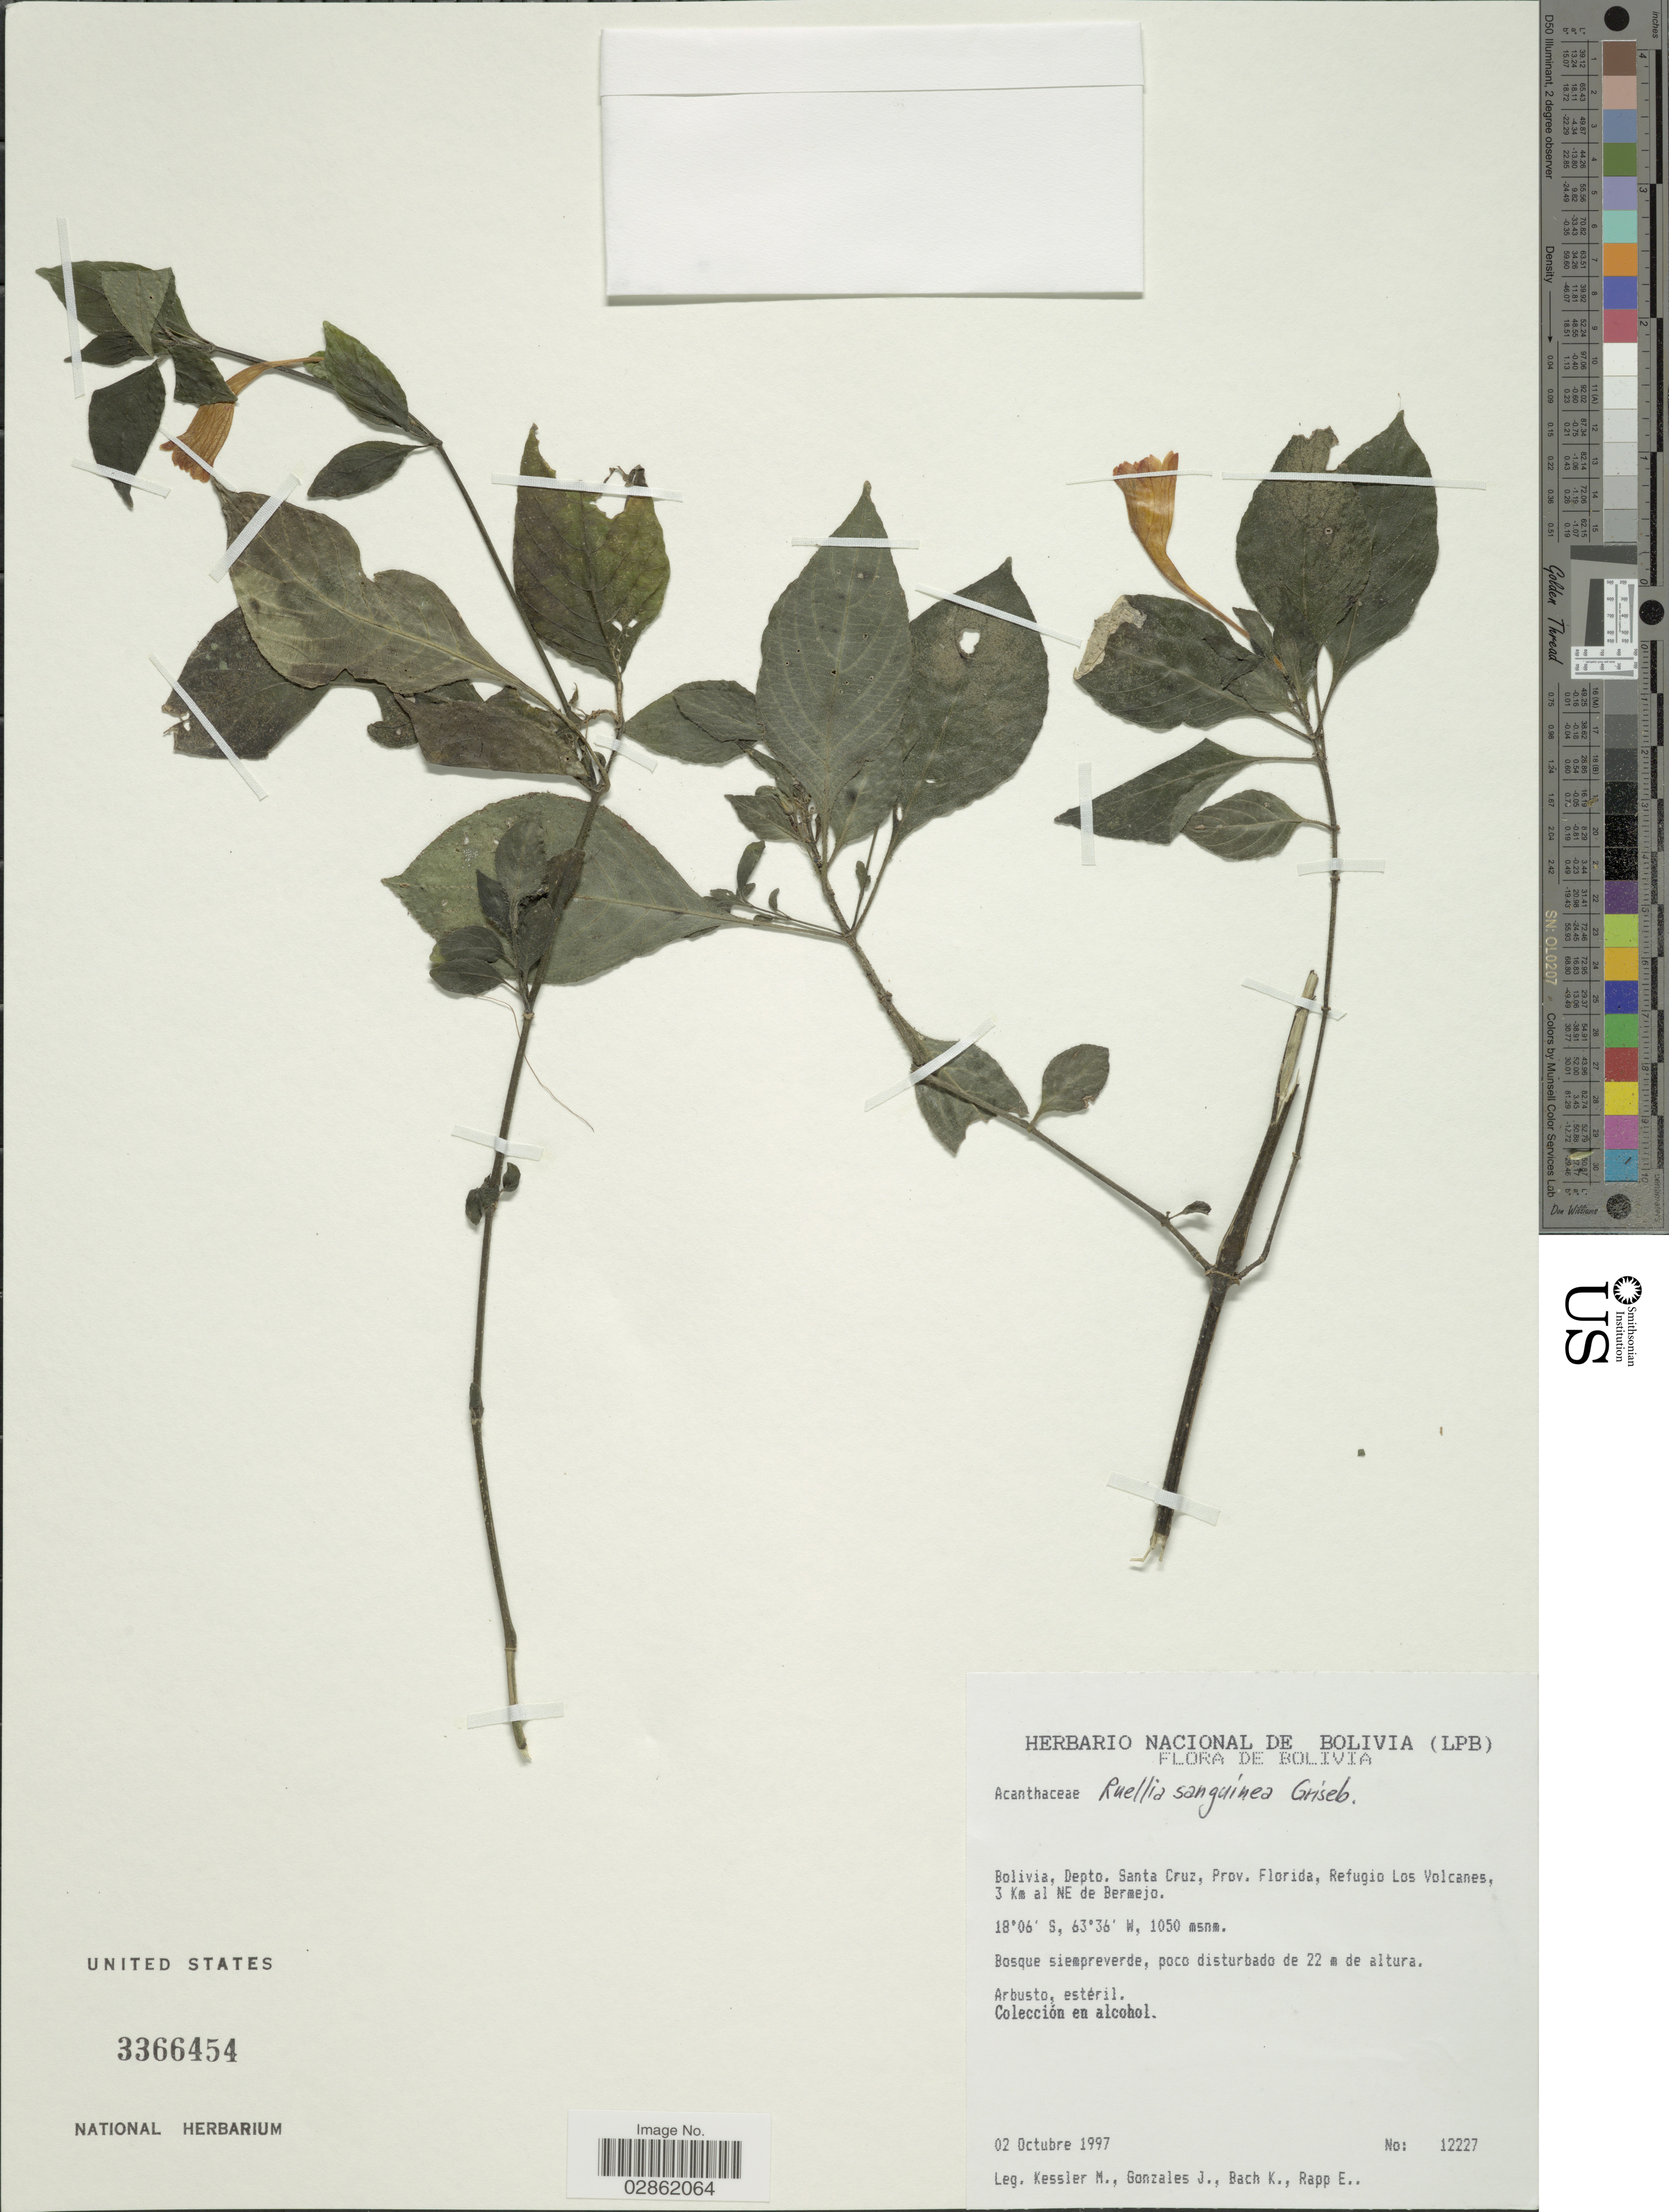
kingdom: Plantae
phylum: Tracheophyta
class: Magnoliopsida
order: Lamiales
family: Acanthaceae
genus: Ruellia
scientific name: Ruellia sanguinea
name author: Griseb.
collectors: M. Kessler, J. Gonzales, K. Bach & E. Rapp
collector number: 12227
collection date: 1997-10-02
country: Bolivia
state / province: Santa Cruz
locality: Depto. Santa Ctuz, Prov. Florida, Refugio Los Volcanes, 3 Km al NE de Bermejo.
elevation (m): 1050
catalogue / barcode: US 3366454